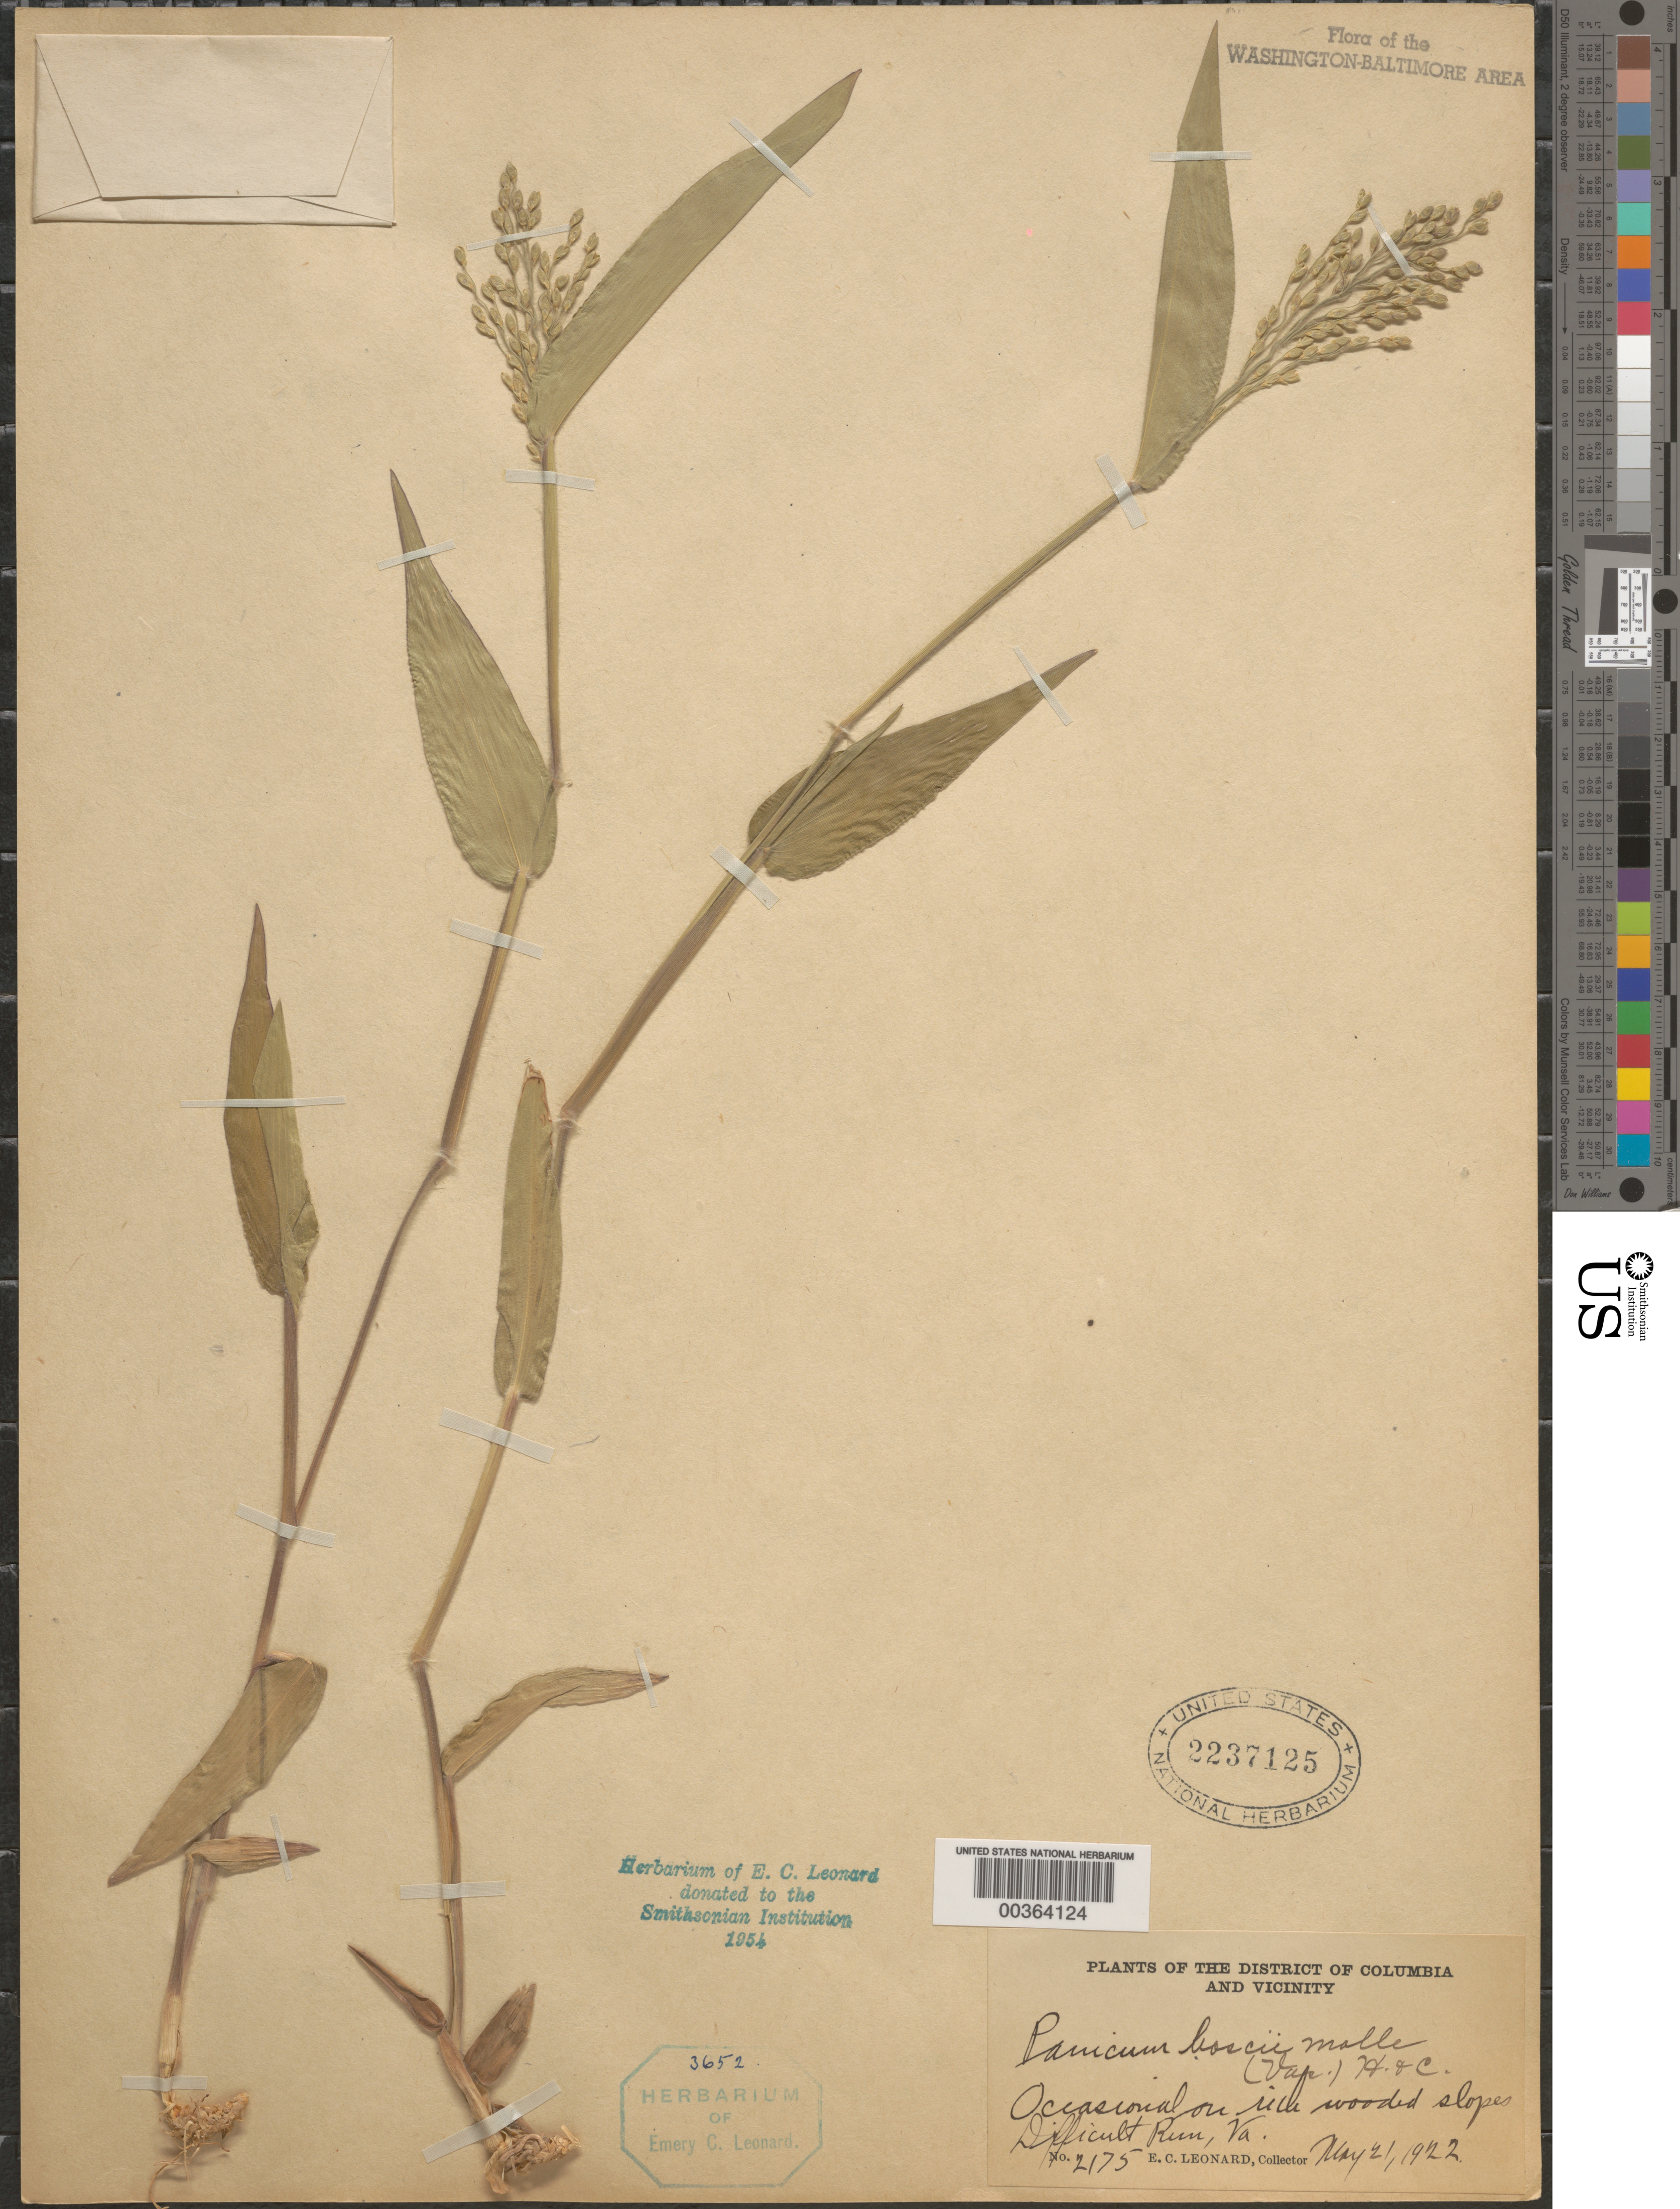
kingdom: Plantae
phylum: Tracheophyta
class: Liliopsida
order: Poales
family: Poaceae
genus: Dichanthelium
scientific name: Dichanthelium boscii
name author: (Poir.) Gould & C.A. Clark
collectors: E. C. Leonard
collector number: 2175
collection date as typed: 21 May 1922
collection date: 1922-05-21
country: United States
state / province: Virginia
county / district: Fairfax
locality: Difficult Run C. and O. Canal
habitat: On rich wooded slopes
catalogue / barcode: US 2237125